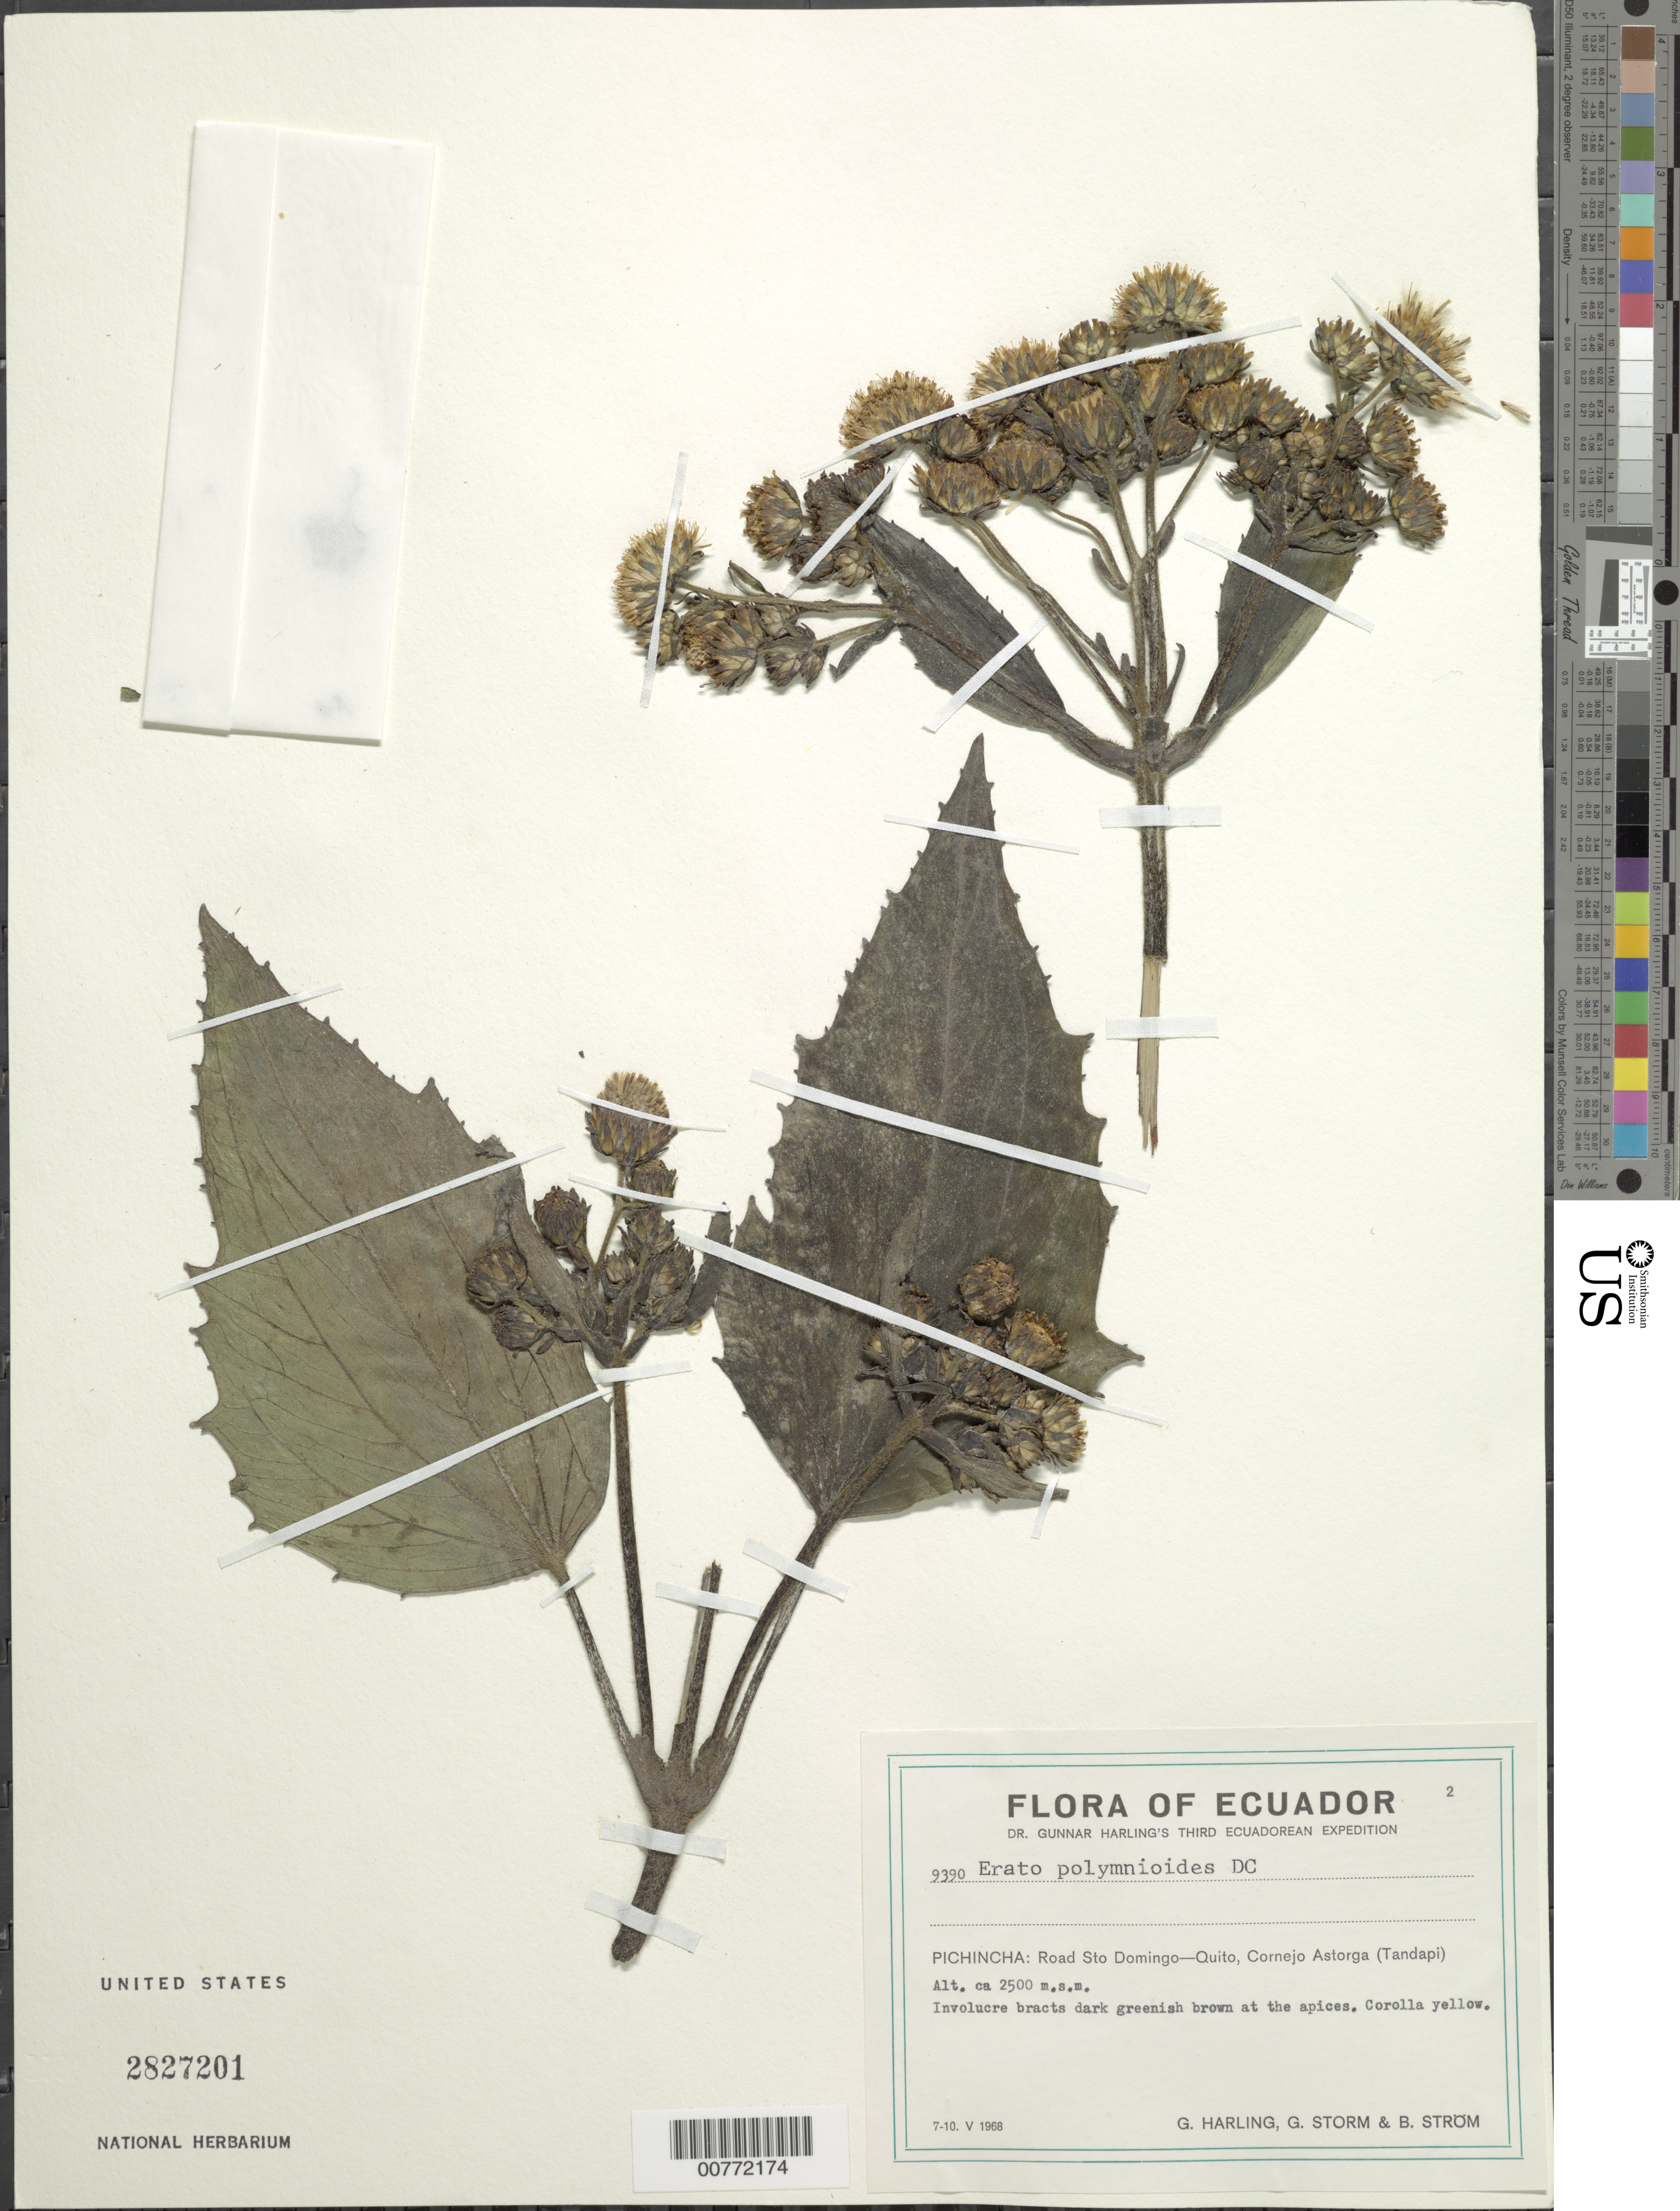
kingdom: Plantae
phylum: Tracheophyta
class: Magnoliopsida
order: Asterales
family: Asteraceae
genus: Erato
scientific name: Erato polymnioides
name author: DC.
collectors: G. Harling, G. Storm & B. Storm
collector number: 9390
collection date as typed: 7 May 1968 to 10 May 1968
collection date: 1968-05-07/1968-05-10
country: Ecuador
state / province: Pichincha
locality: Road Sto Domingo-Quito, Cornejo Astorga (Tandapi)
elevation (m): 25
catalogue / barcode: US 2827201